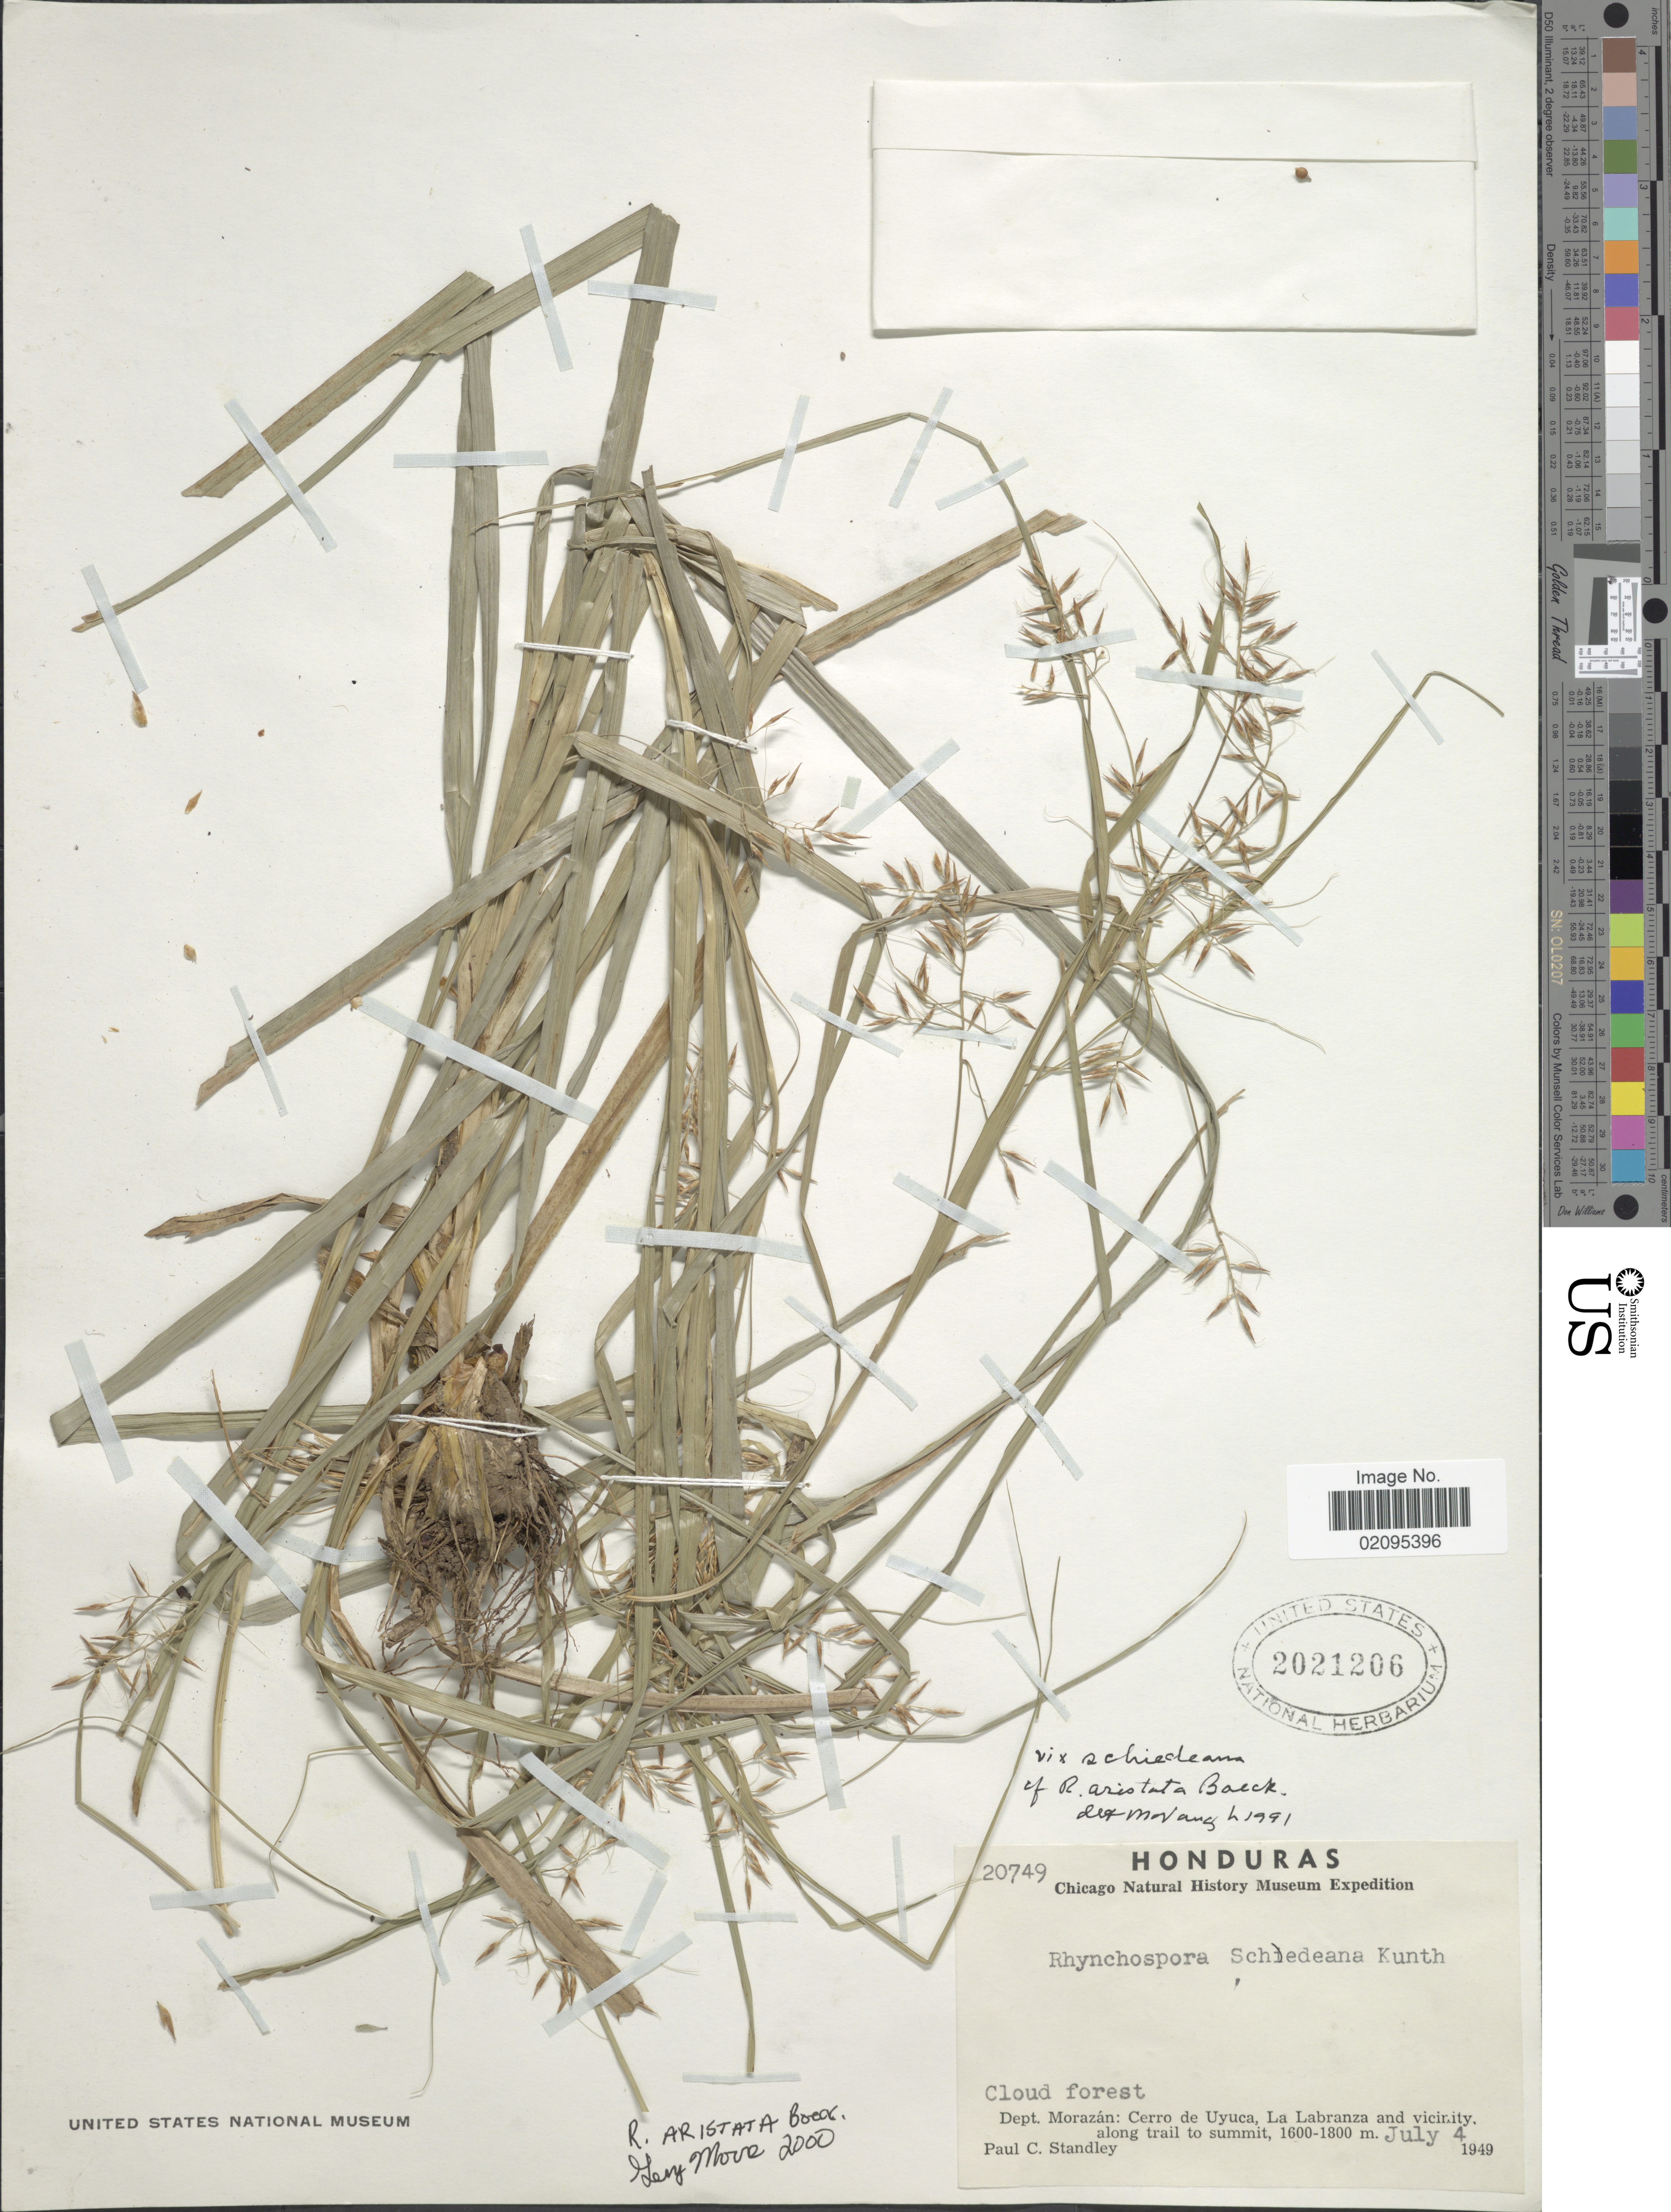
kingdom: Plantae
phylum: Tracheophyta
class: Liliopsida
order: Poales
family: Cyperaceae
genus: Rhynchospora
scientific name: Rhynchospora aristata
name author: Boeckeler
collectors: P. C. Standley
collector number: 20749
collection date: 1949-07-04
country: Honduras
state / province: Fco. Morazán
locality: Cloud forest, Dept. Morazan: Cerro de Oyuca, La Labranza and vicinity, along trail to summit.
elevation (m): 1600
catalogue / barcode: US 2021206